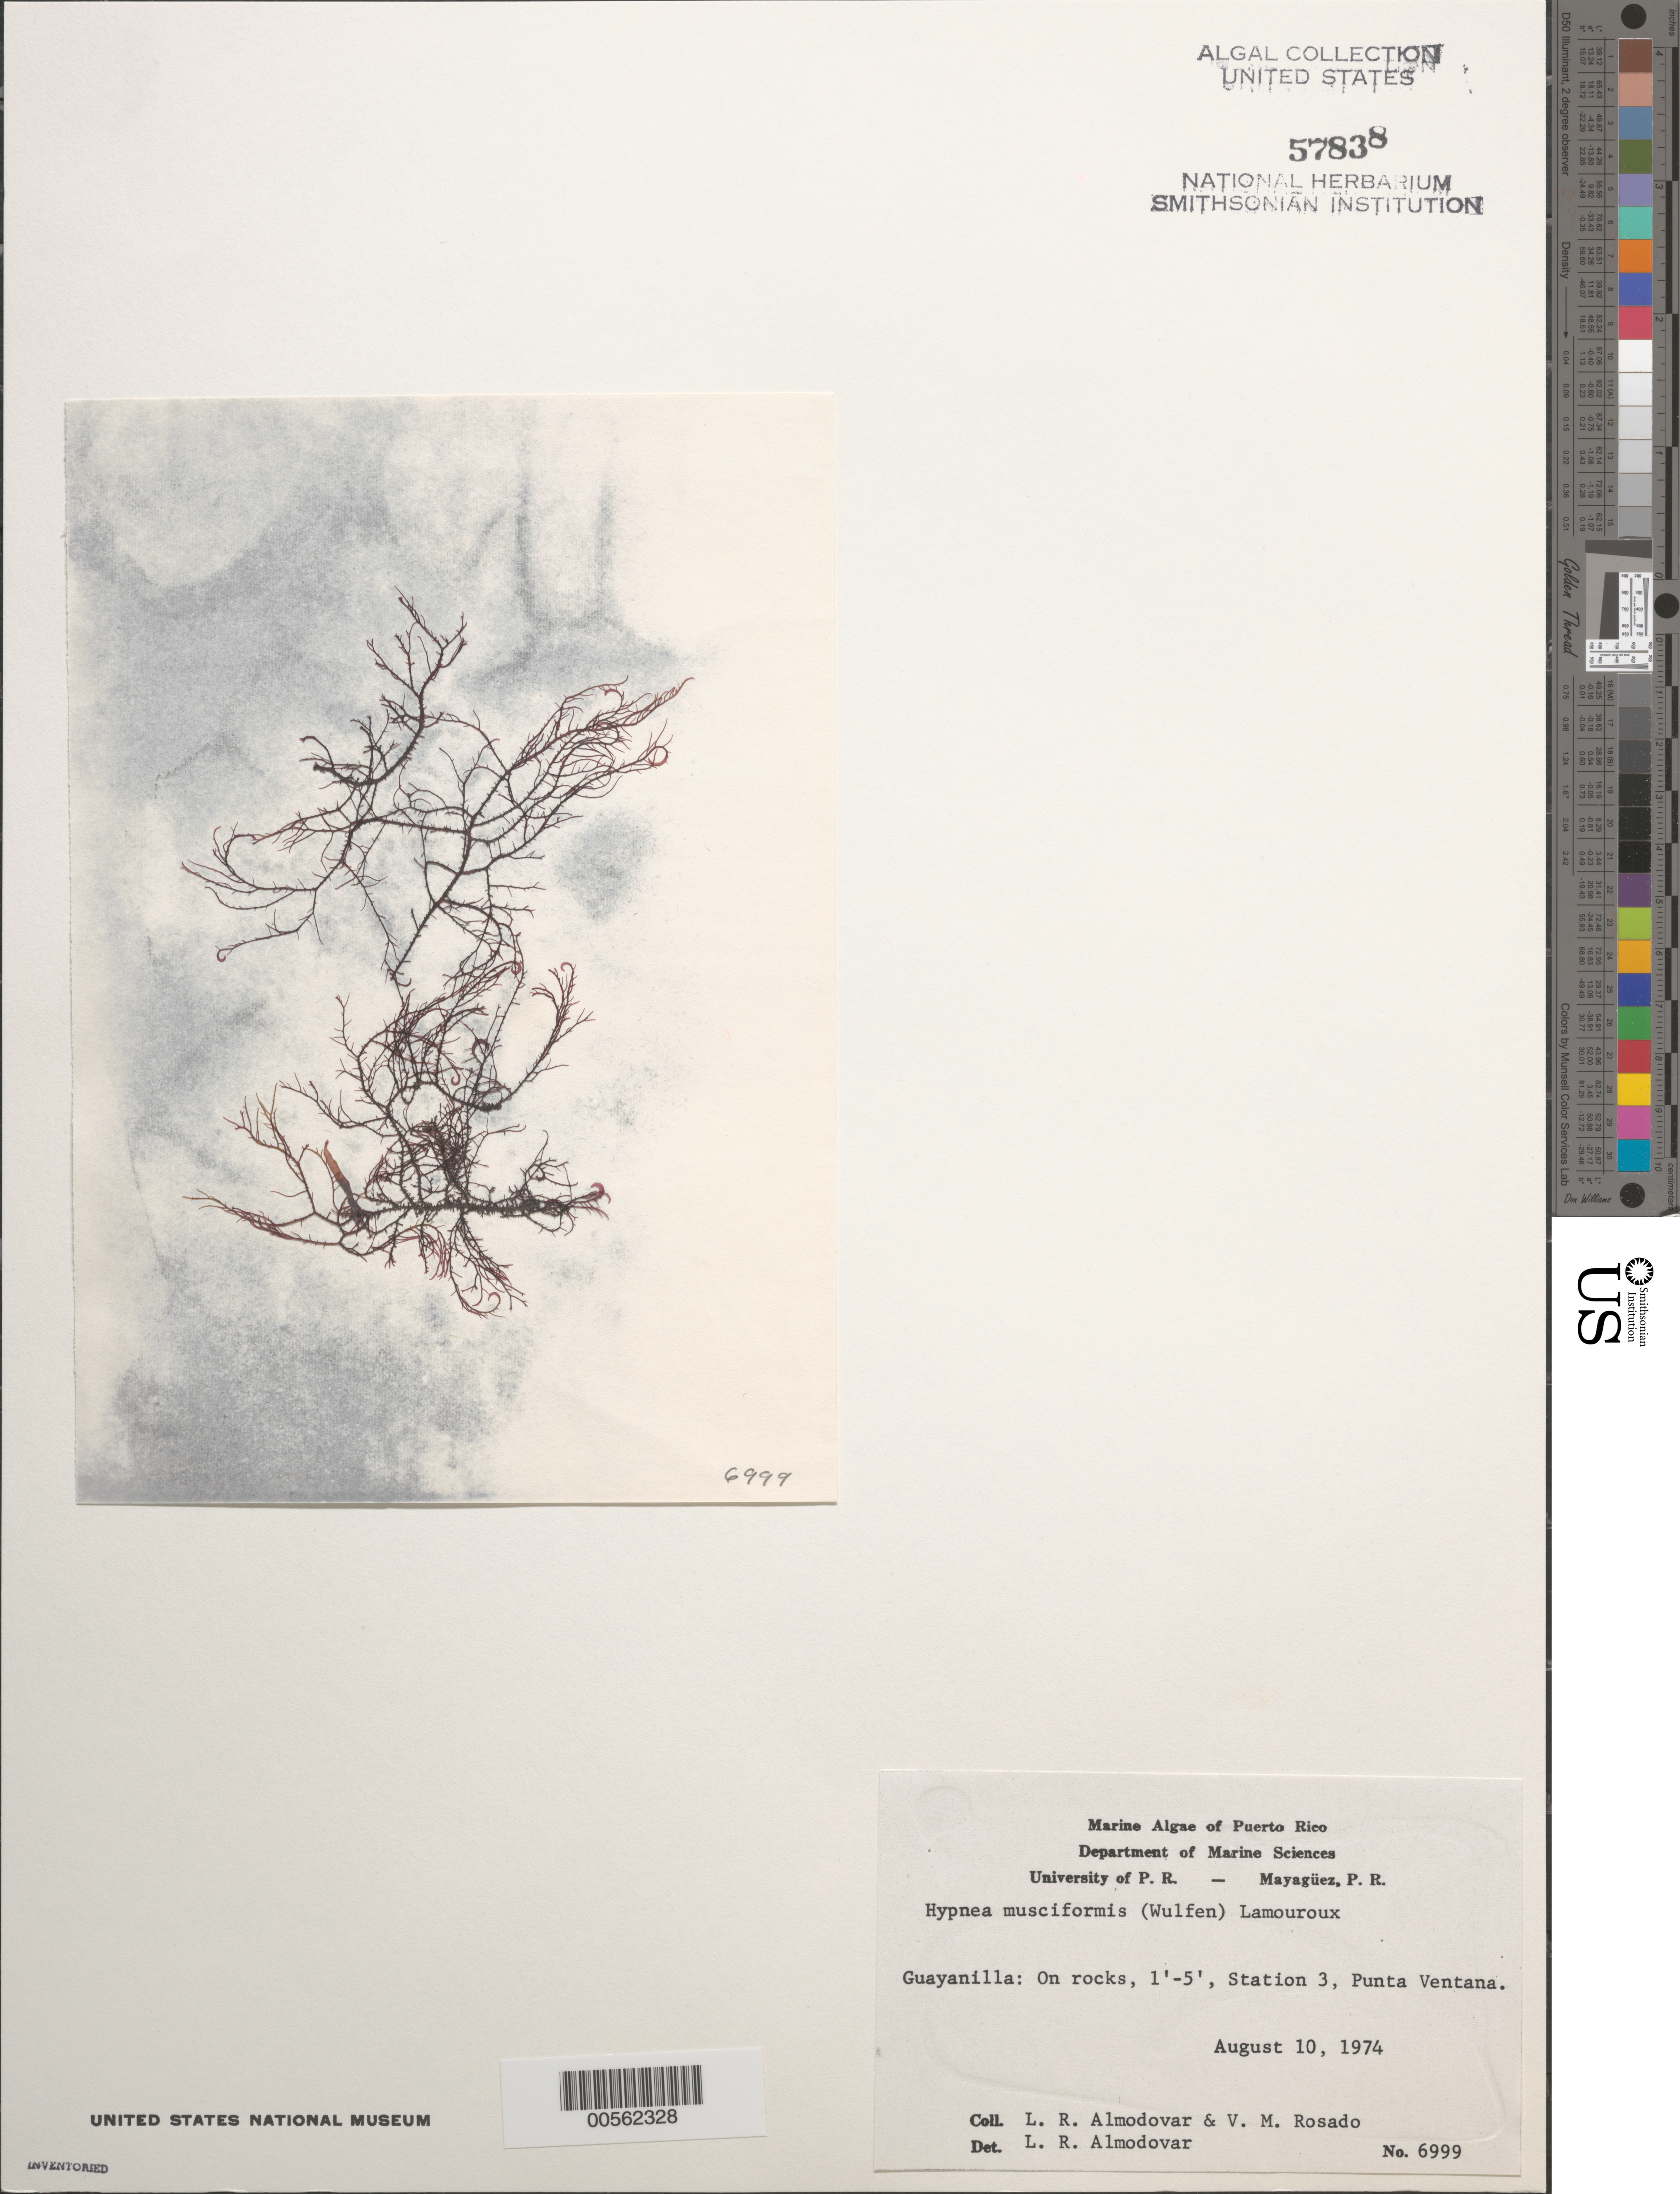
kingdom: Plantae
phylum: Rhodophyta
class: Florideophyceae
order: Gigartinales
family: Cystocloniaceae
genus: Hypnea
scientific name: Hypnea musciformis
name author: (Wulfen) J.V.Lamouroux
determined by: Almodovar, L. R.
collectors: L. Almodovar & V. Rosado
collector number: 6999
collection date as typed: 10 Aug 1974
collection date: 1974-08-10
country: Puerto Rico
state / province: Guayanilla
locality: Punta ventana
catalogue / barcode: US 57838